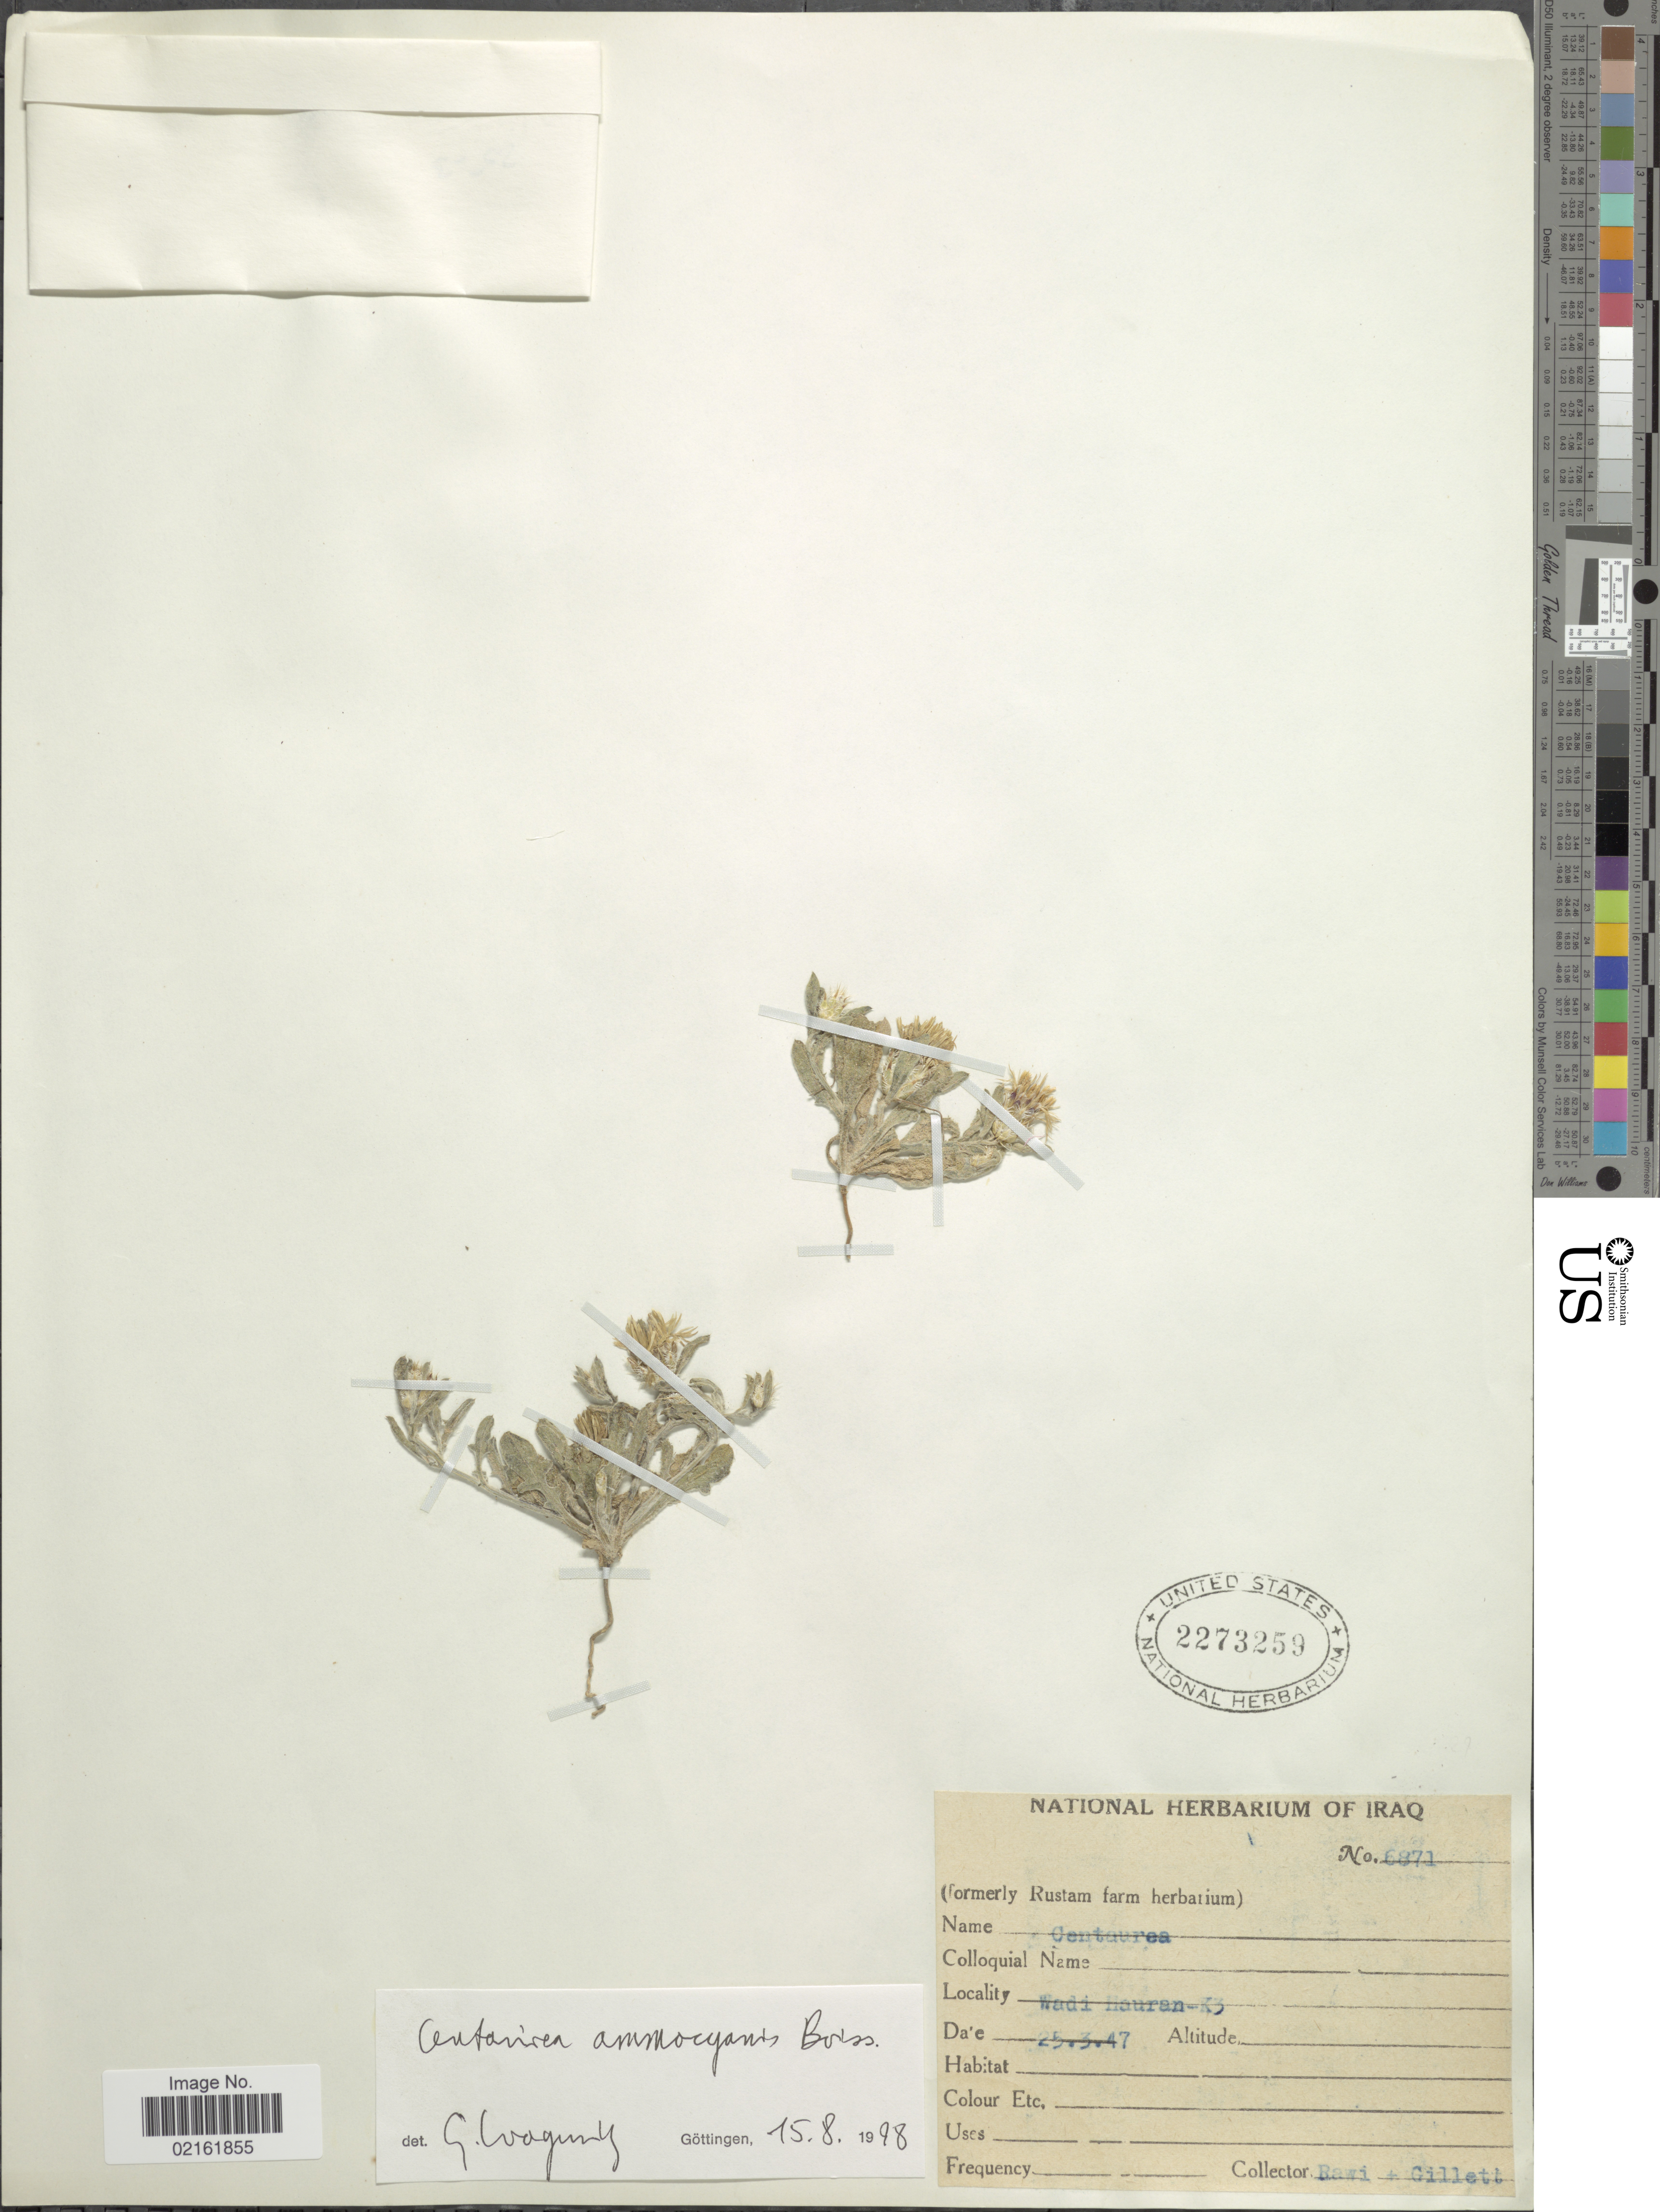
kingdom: Plantae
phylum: Tracheophyta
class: Magnoliopsida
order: Asterales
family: Asteraceae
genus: Centaurea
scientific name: Centaurea ammocyanus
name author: Boiss.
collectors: R. Gillett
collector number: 6871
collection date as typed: Transcribed d/m/y: 25/3/47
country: Iraq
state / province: Al Anbar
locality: Wadi Hauran K3 [interpreted]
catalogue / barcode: US 2273259